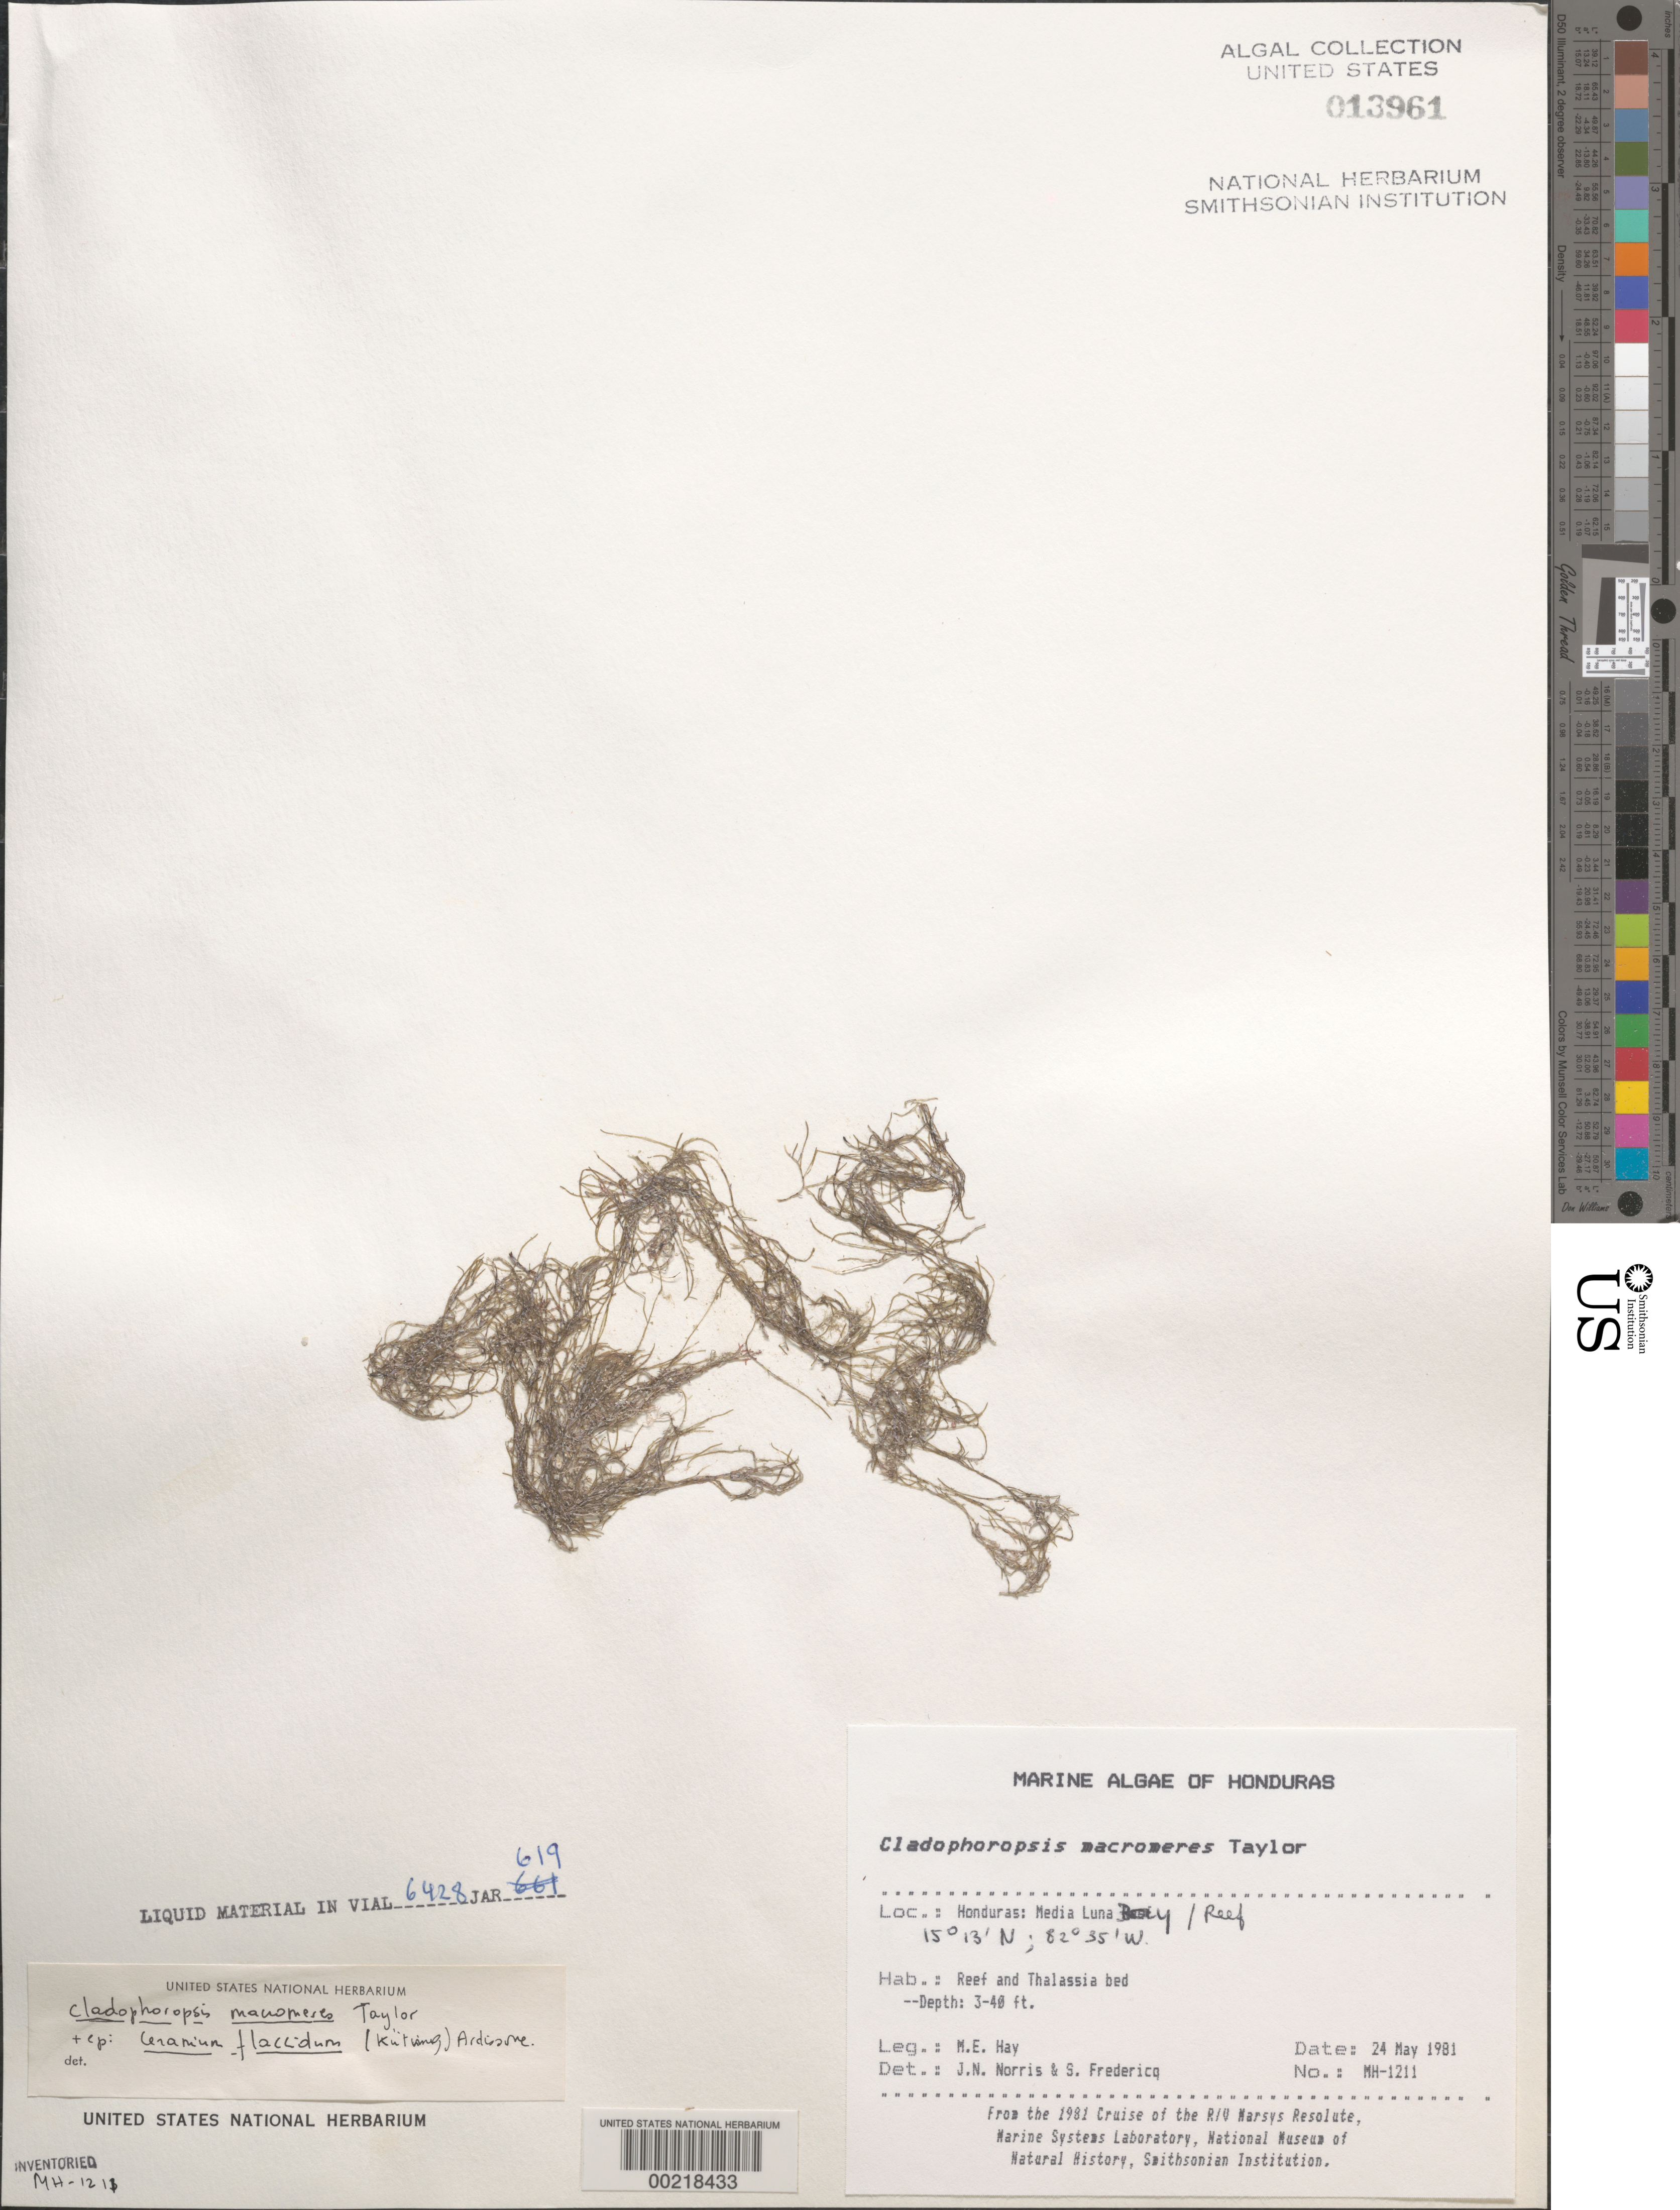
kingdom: Plantae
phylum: Chlorophyta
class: Ulvophyceae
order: Siphonocladales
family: Boodleaceae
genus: Cladophoropsis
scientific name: Cladophoropsis macromeres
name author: W.R. Taylor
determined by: Norris, J. N.; Fredericq, S.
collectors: M. E. Hay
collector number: MEH-1211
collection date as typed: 24 May 1981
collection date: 1981-05-24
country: Honduras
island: Media Luna Cay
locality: Media Luna Reef, Media Luna Bay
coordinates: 15 13' N, 82 35' W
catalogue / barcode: US 13961